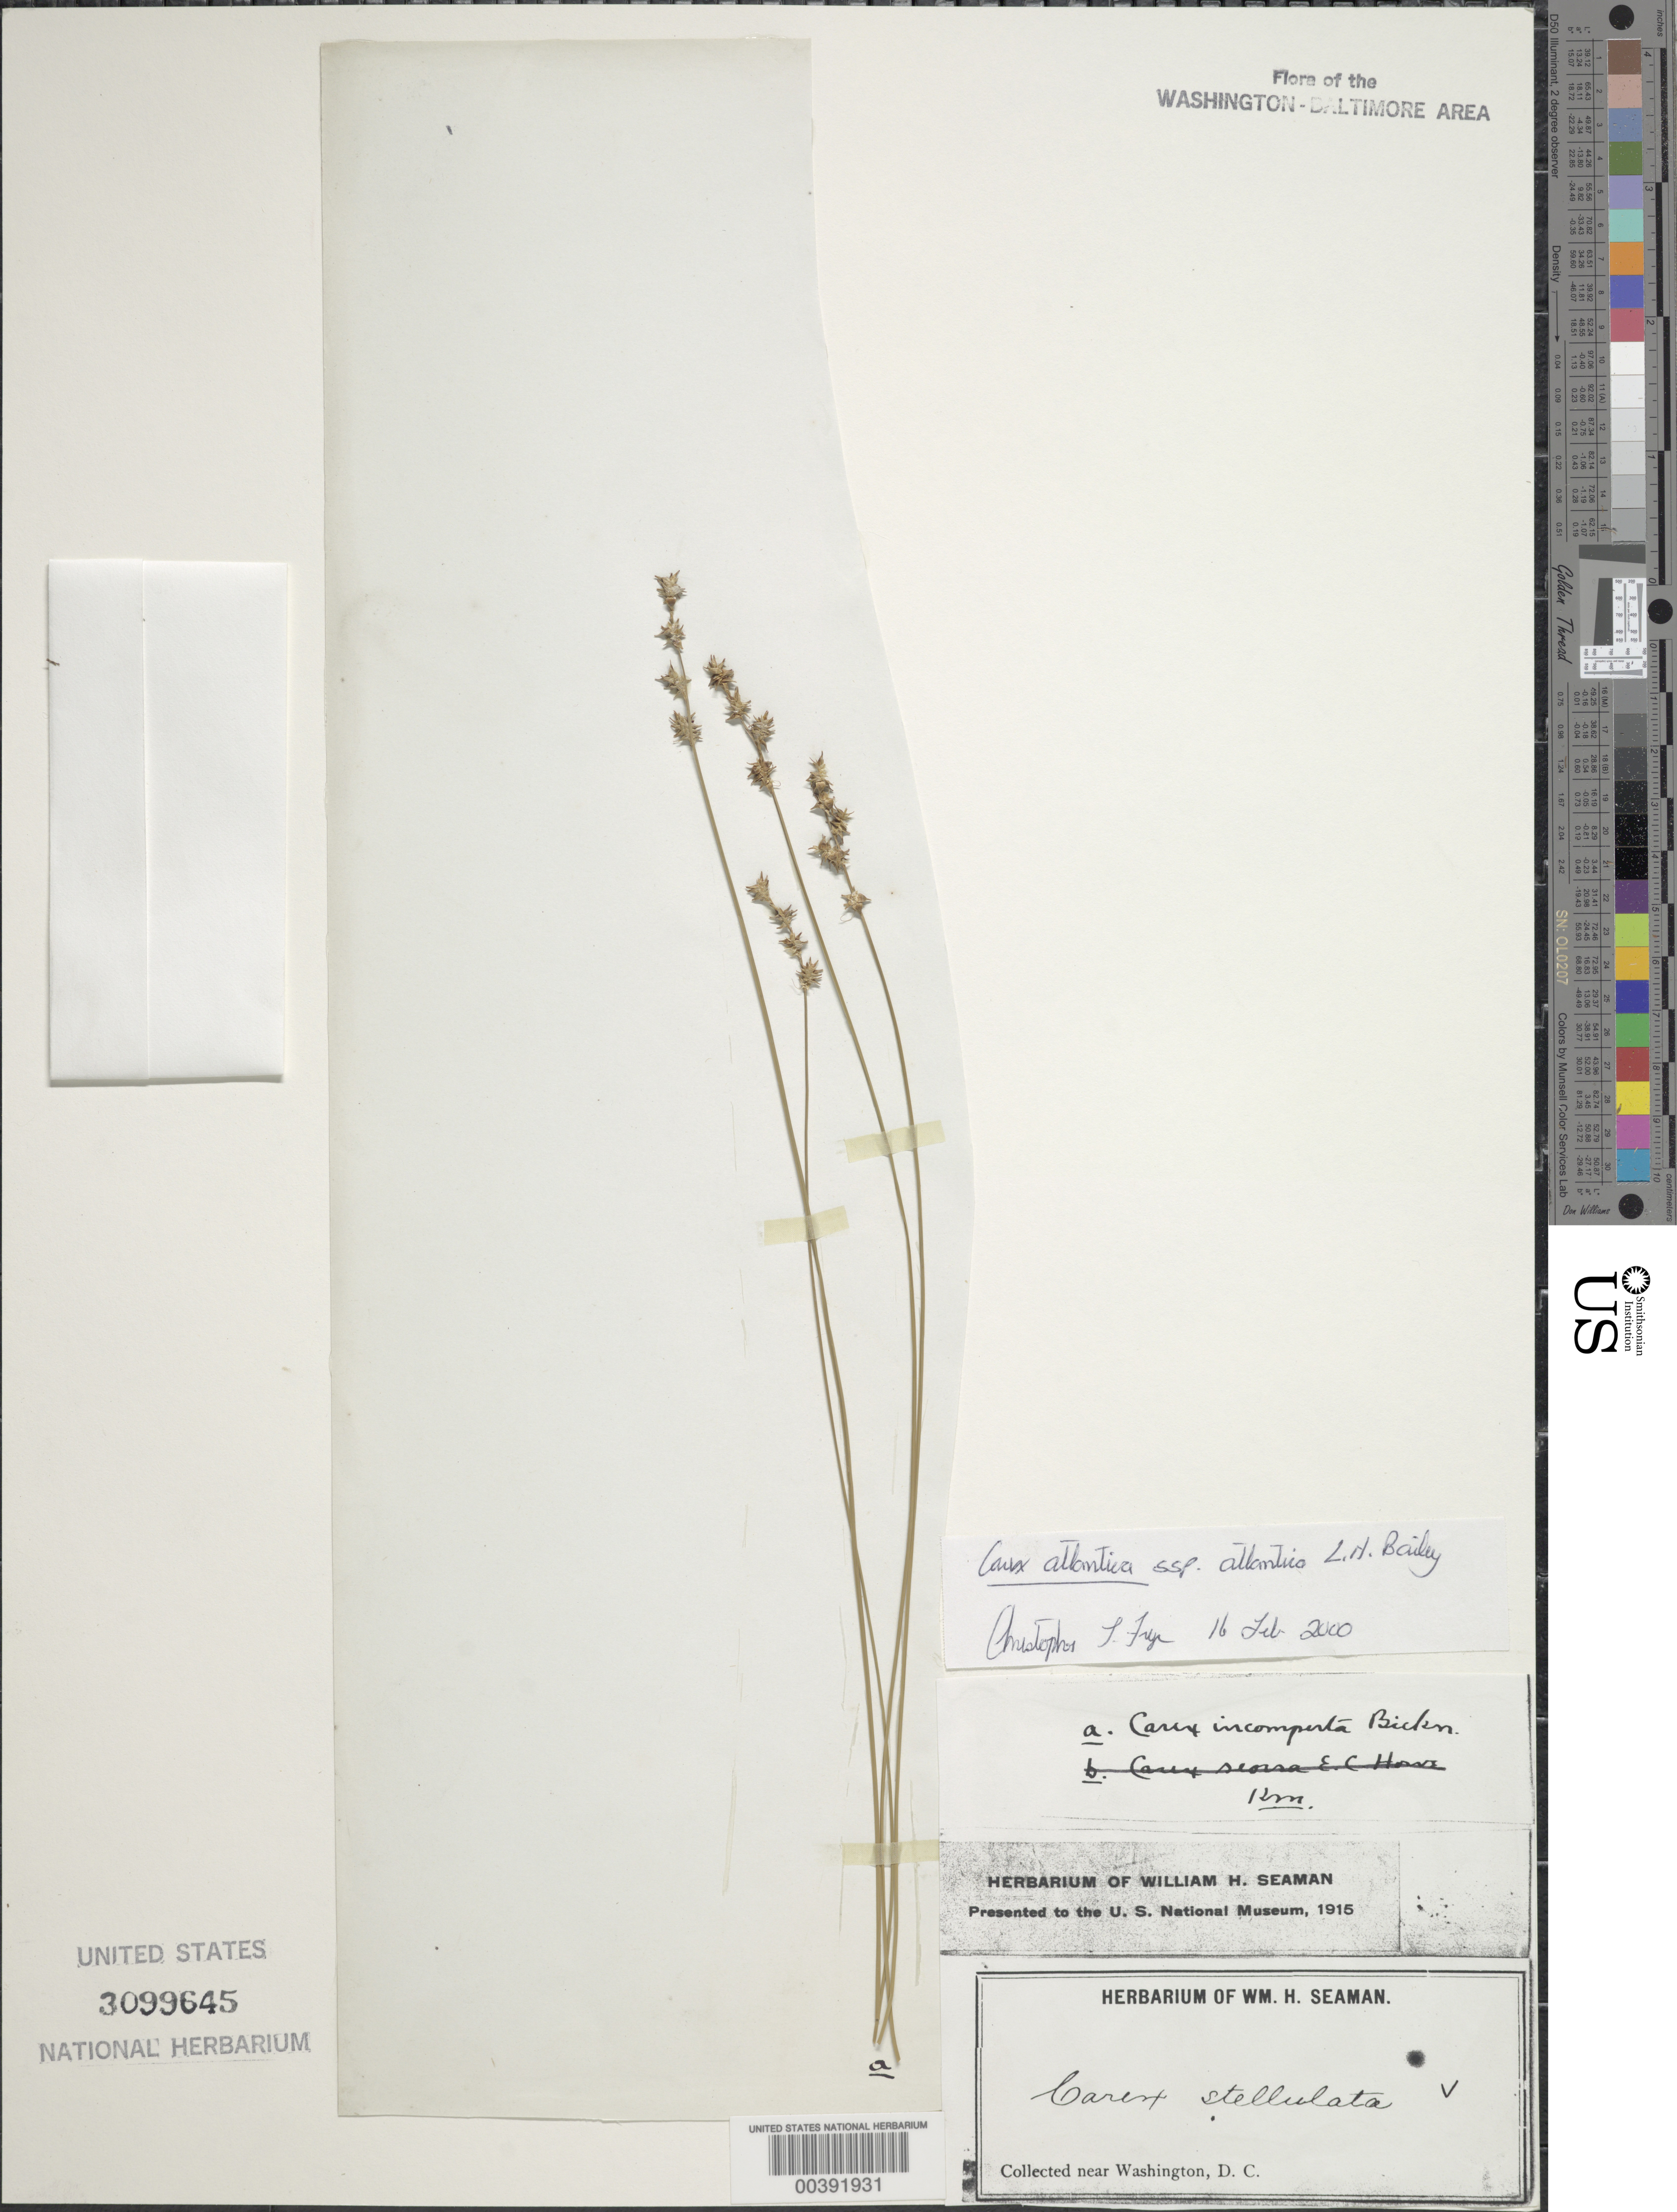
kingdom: Plantae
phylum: Tracheophyta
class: Liliopsida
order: Poales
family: Cyperaceae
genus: Carex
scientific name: Carex atlantica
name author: L.H. Bailey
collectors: W. Seaman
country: United States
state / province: District of Columbia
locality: Near Washington D.C.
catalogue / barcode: US 3099645